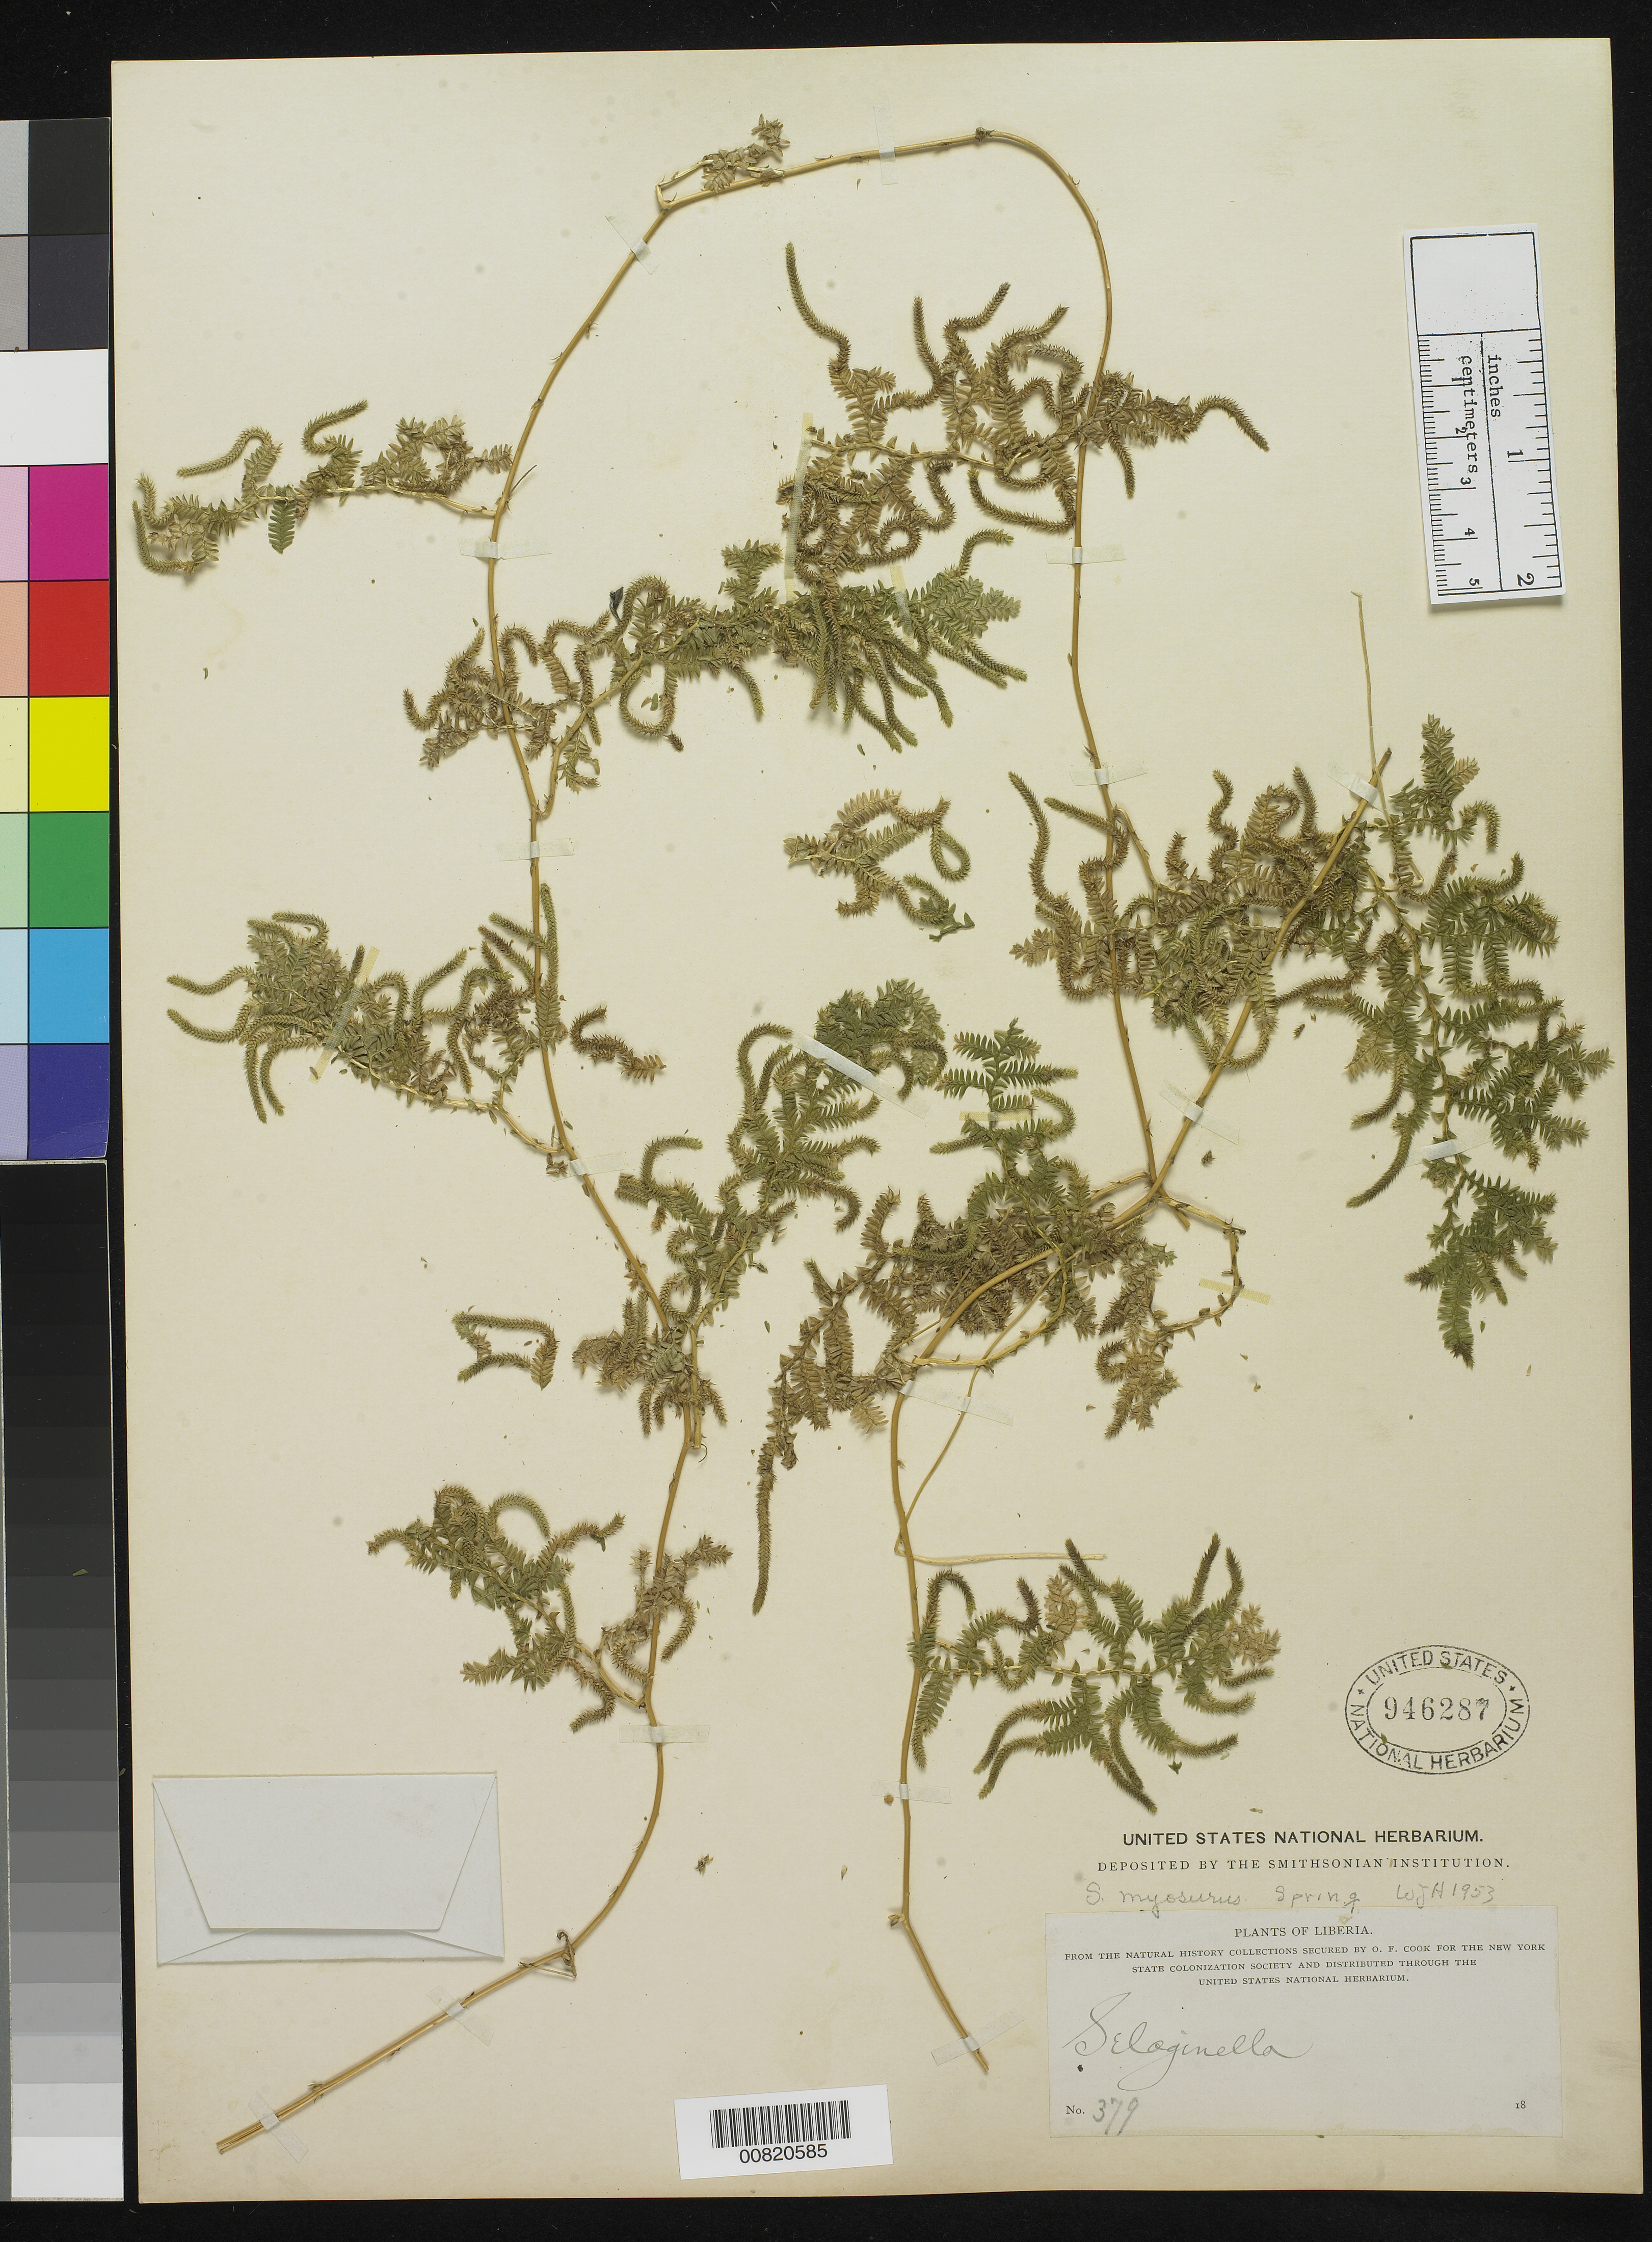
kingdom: Plantae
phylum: Tracheophyta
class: Lycopodiopsida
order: Selaginellales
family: Selaginellaceae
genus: Selaginella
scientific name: Selaginella myosurus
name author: (Sw.) Alston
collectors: O. F. Cook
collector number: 379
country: Liberia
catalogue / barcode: US 946287